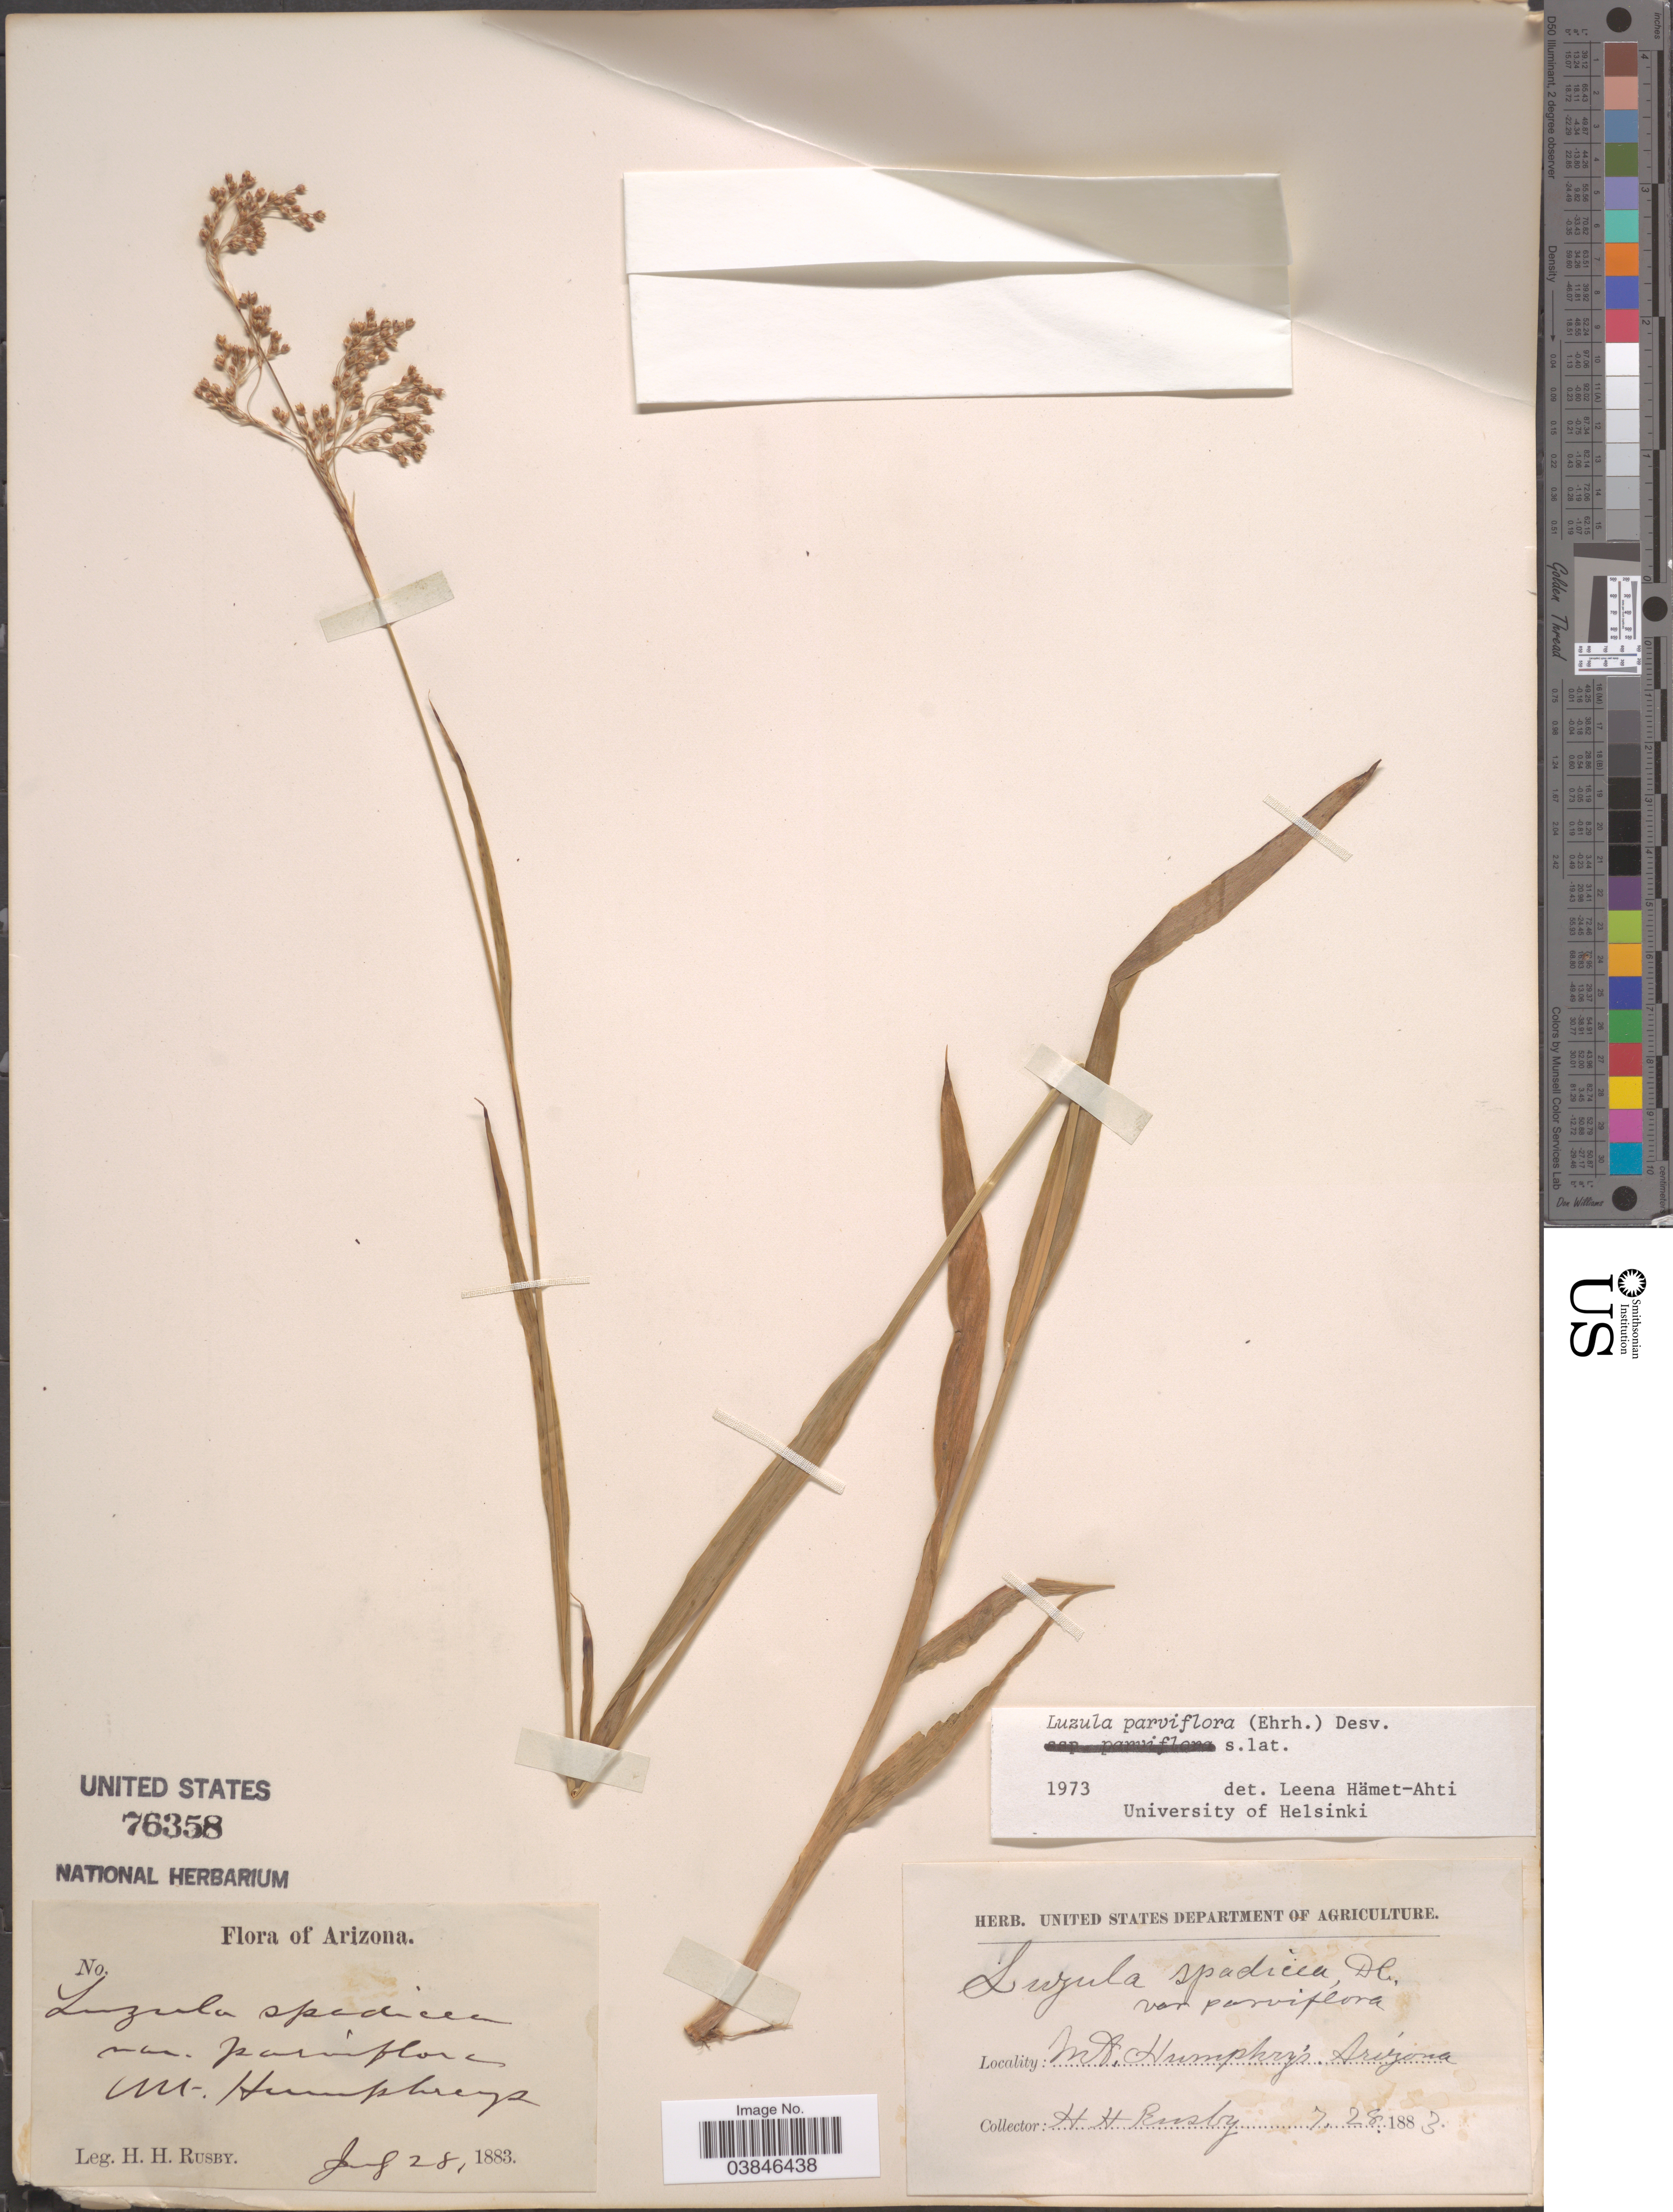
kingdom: Plantae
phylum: Tracheophyta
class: Liliopsida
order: Poales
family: Juncaceae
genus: Luzula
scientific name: Luzula parviflora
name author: (Ehrh.) Desv.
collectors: H. H. Rusby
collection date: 1883-07-28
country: United States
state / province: Arizona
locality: Mt. Humphrey's.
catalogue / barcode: US 76358